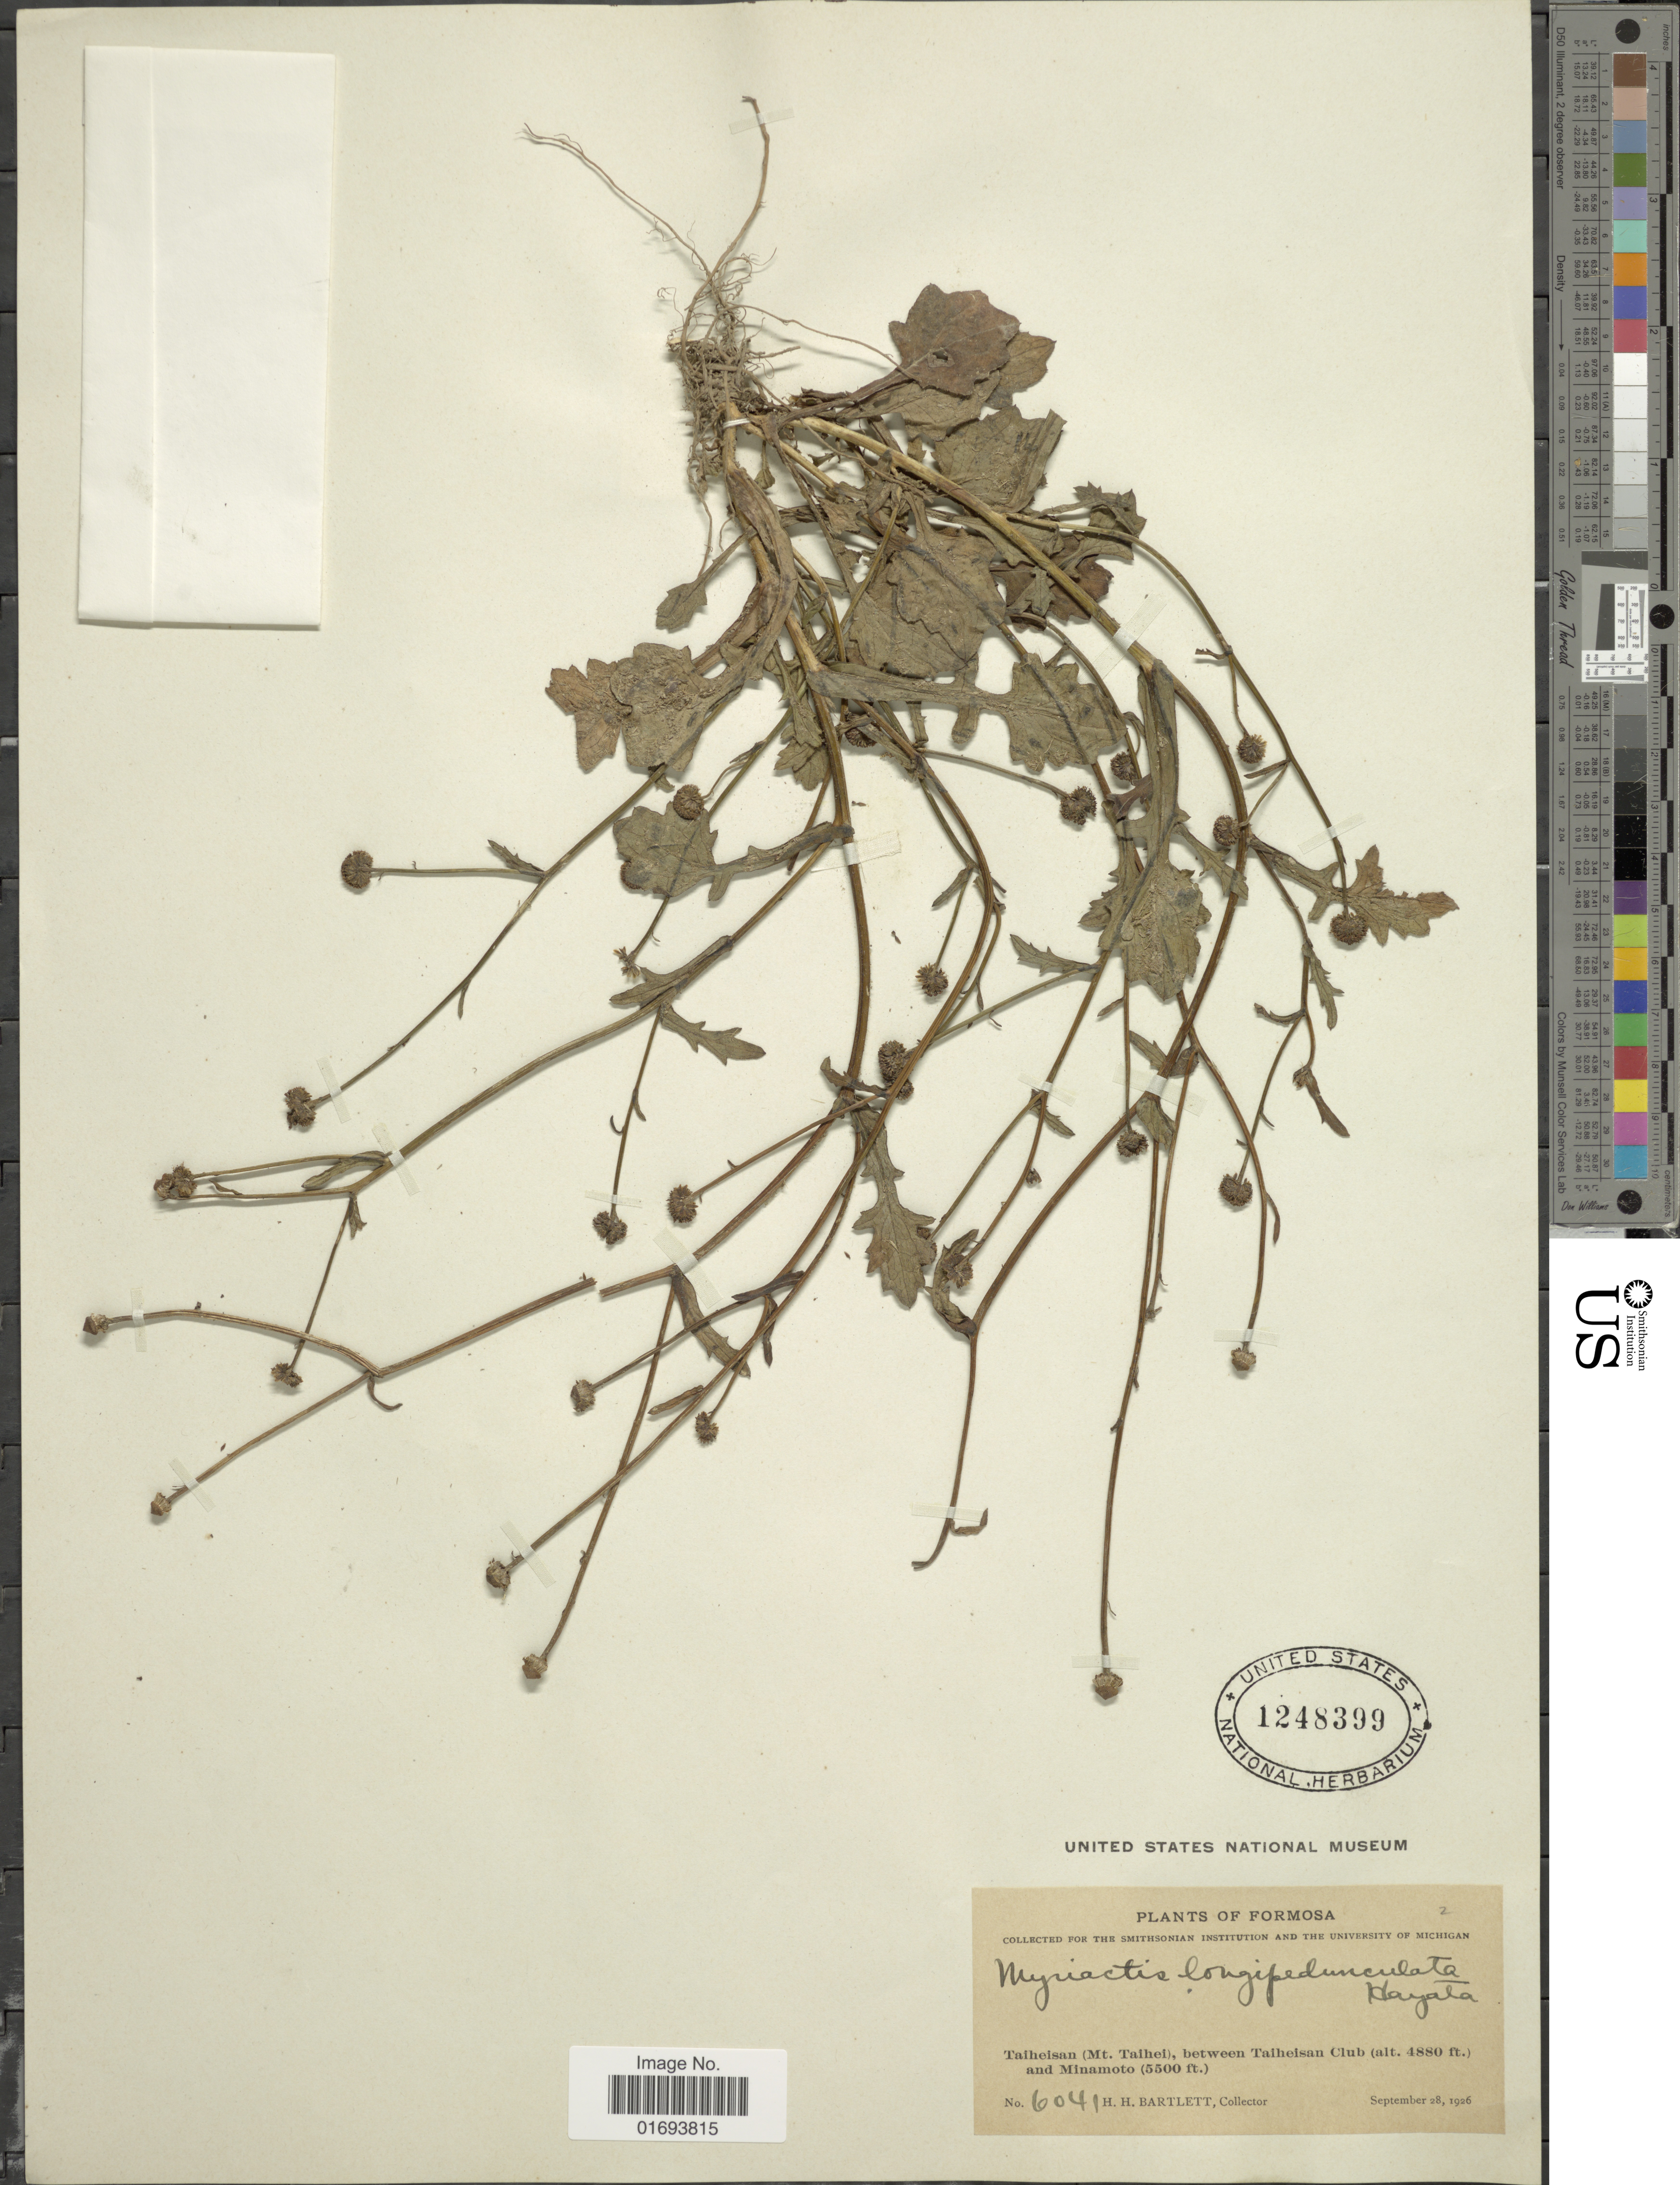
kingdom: Plantae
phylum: Tracheophyta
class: Magnoliopsida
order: Asterales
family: Asteraceae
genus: Myriactis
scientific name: Myriactis longepedunculata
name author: Hayata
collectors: H. H. Bartlett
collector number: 6041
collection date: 1926-09-28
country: Taiwan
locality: Formosa. Talheisan (Mt. Talhel) between Talheisan Club and Minamoto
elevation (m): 1487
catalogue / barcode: US 1248399